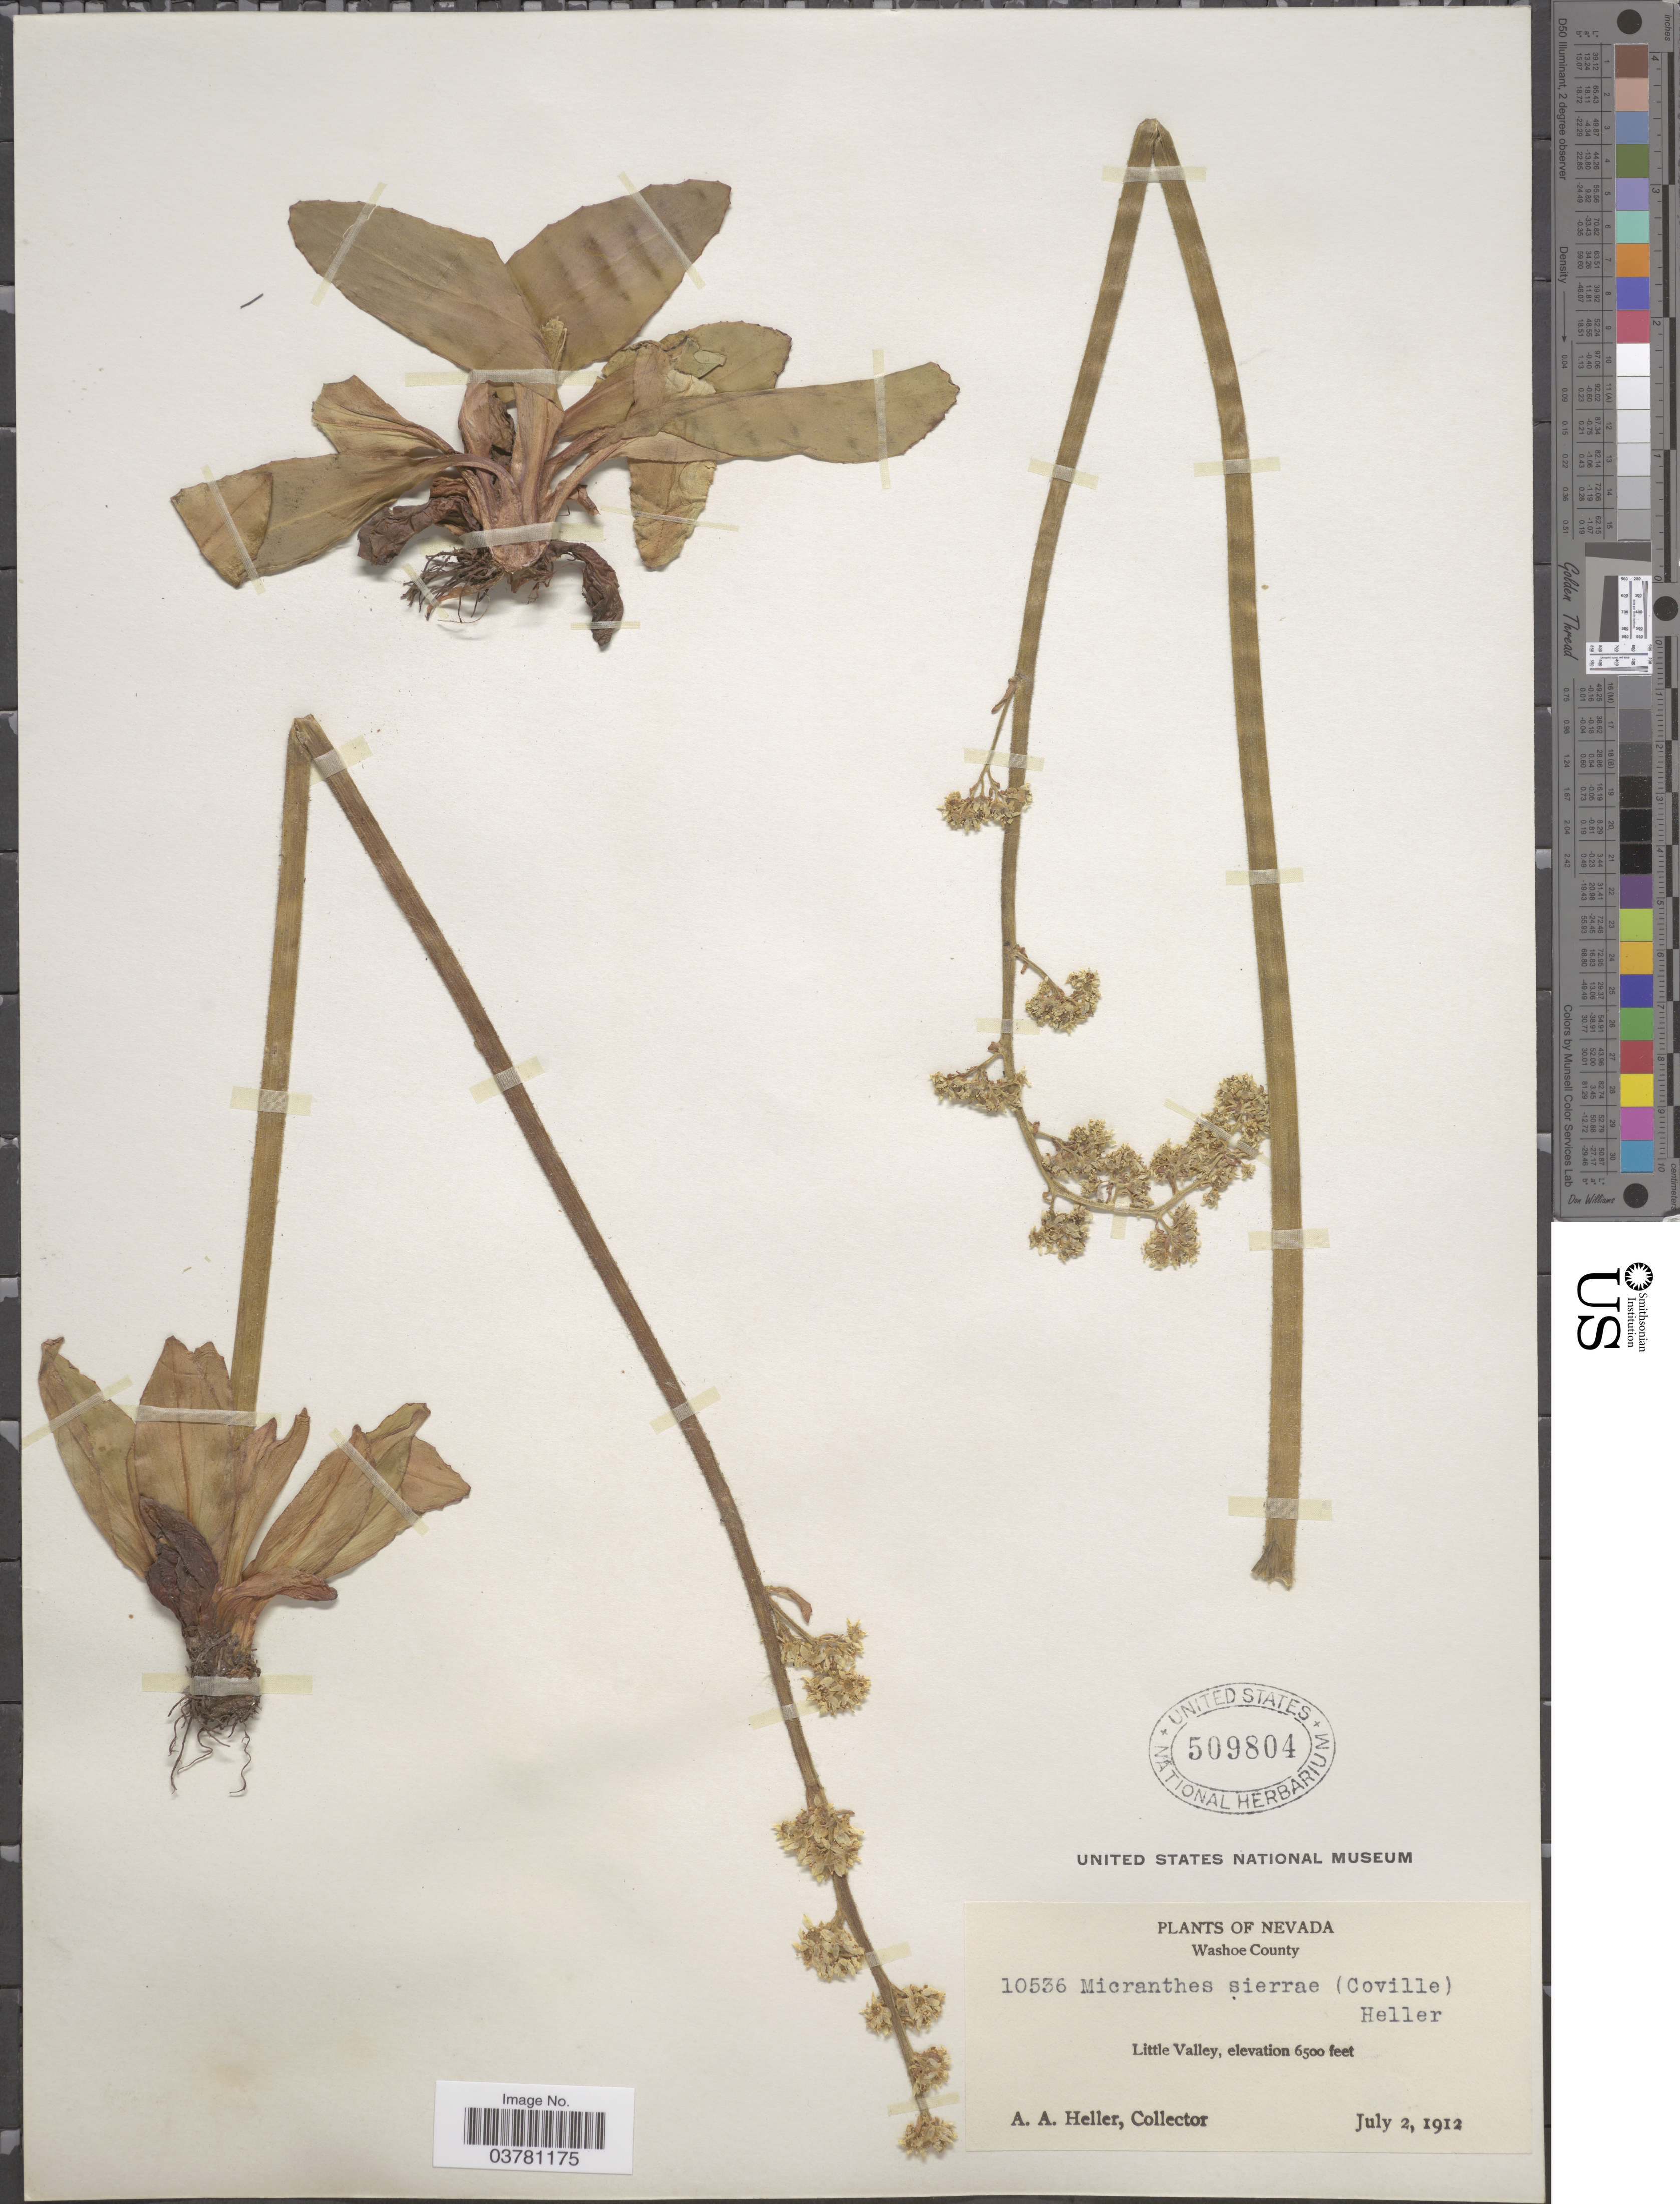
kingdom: Plantae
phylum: Tracheophyta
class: Magnoliopsida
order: Saxifragales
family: Saxifragaceae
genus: Micranthes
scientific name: Micranthes oregana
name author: (Howell) Small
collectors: A. A. Heller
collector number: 10536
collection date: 1912-07-02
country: United States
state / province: Nevada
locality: Washoe County. Little Valley.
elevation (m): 1981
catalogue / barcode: US 509804